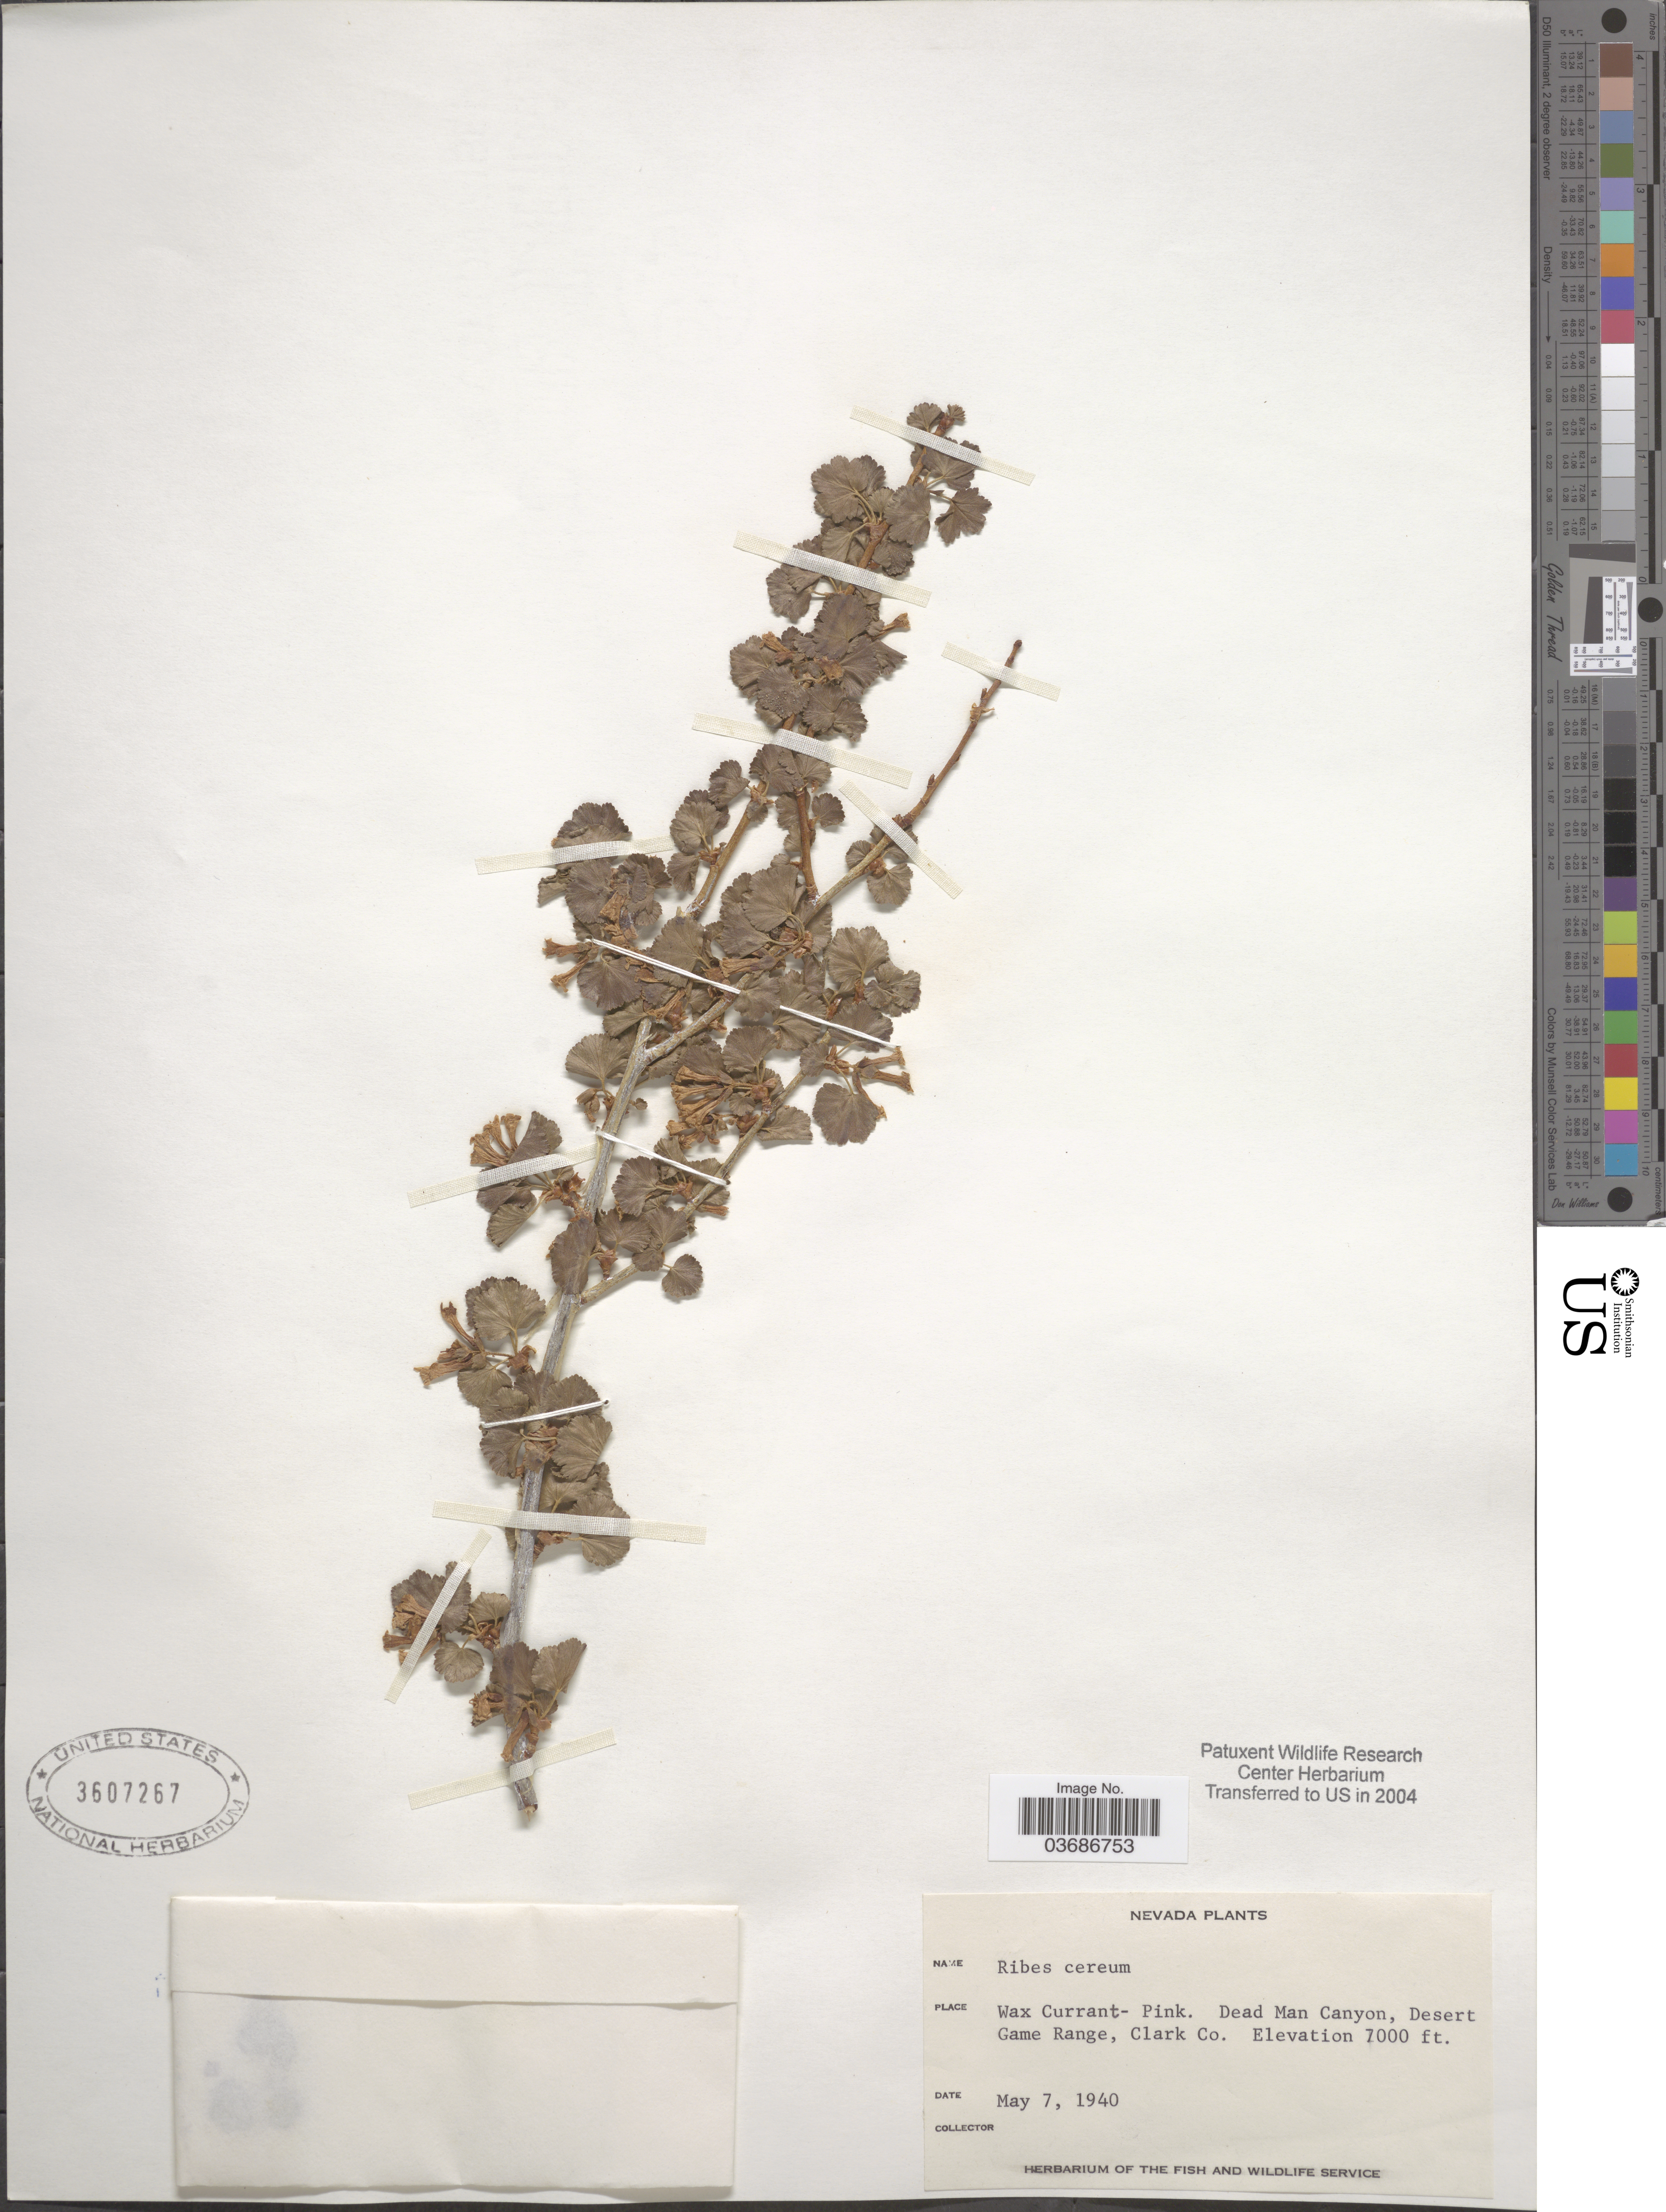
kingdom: Plantae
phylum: Tracheophyta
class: Magnoliopsida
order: Saxifragales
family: Grossulariaceae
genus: Ribes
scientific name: Ribes cereum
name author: Douglas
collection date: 1940-05-07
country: United States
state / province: Nevada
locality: Wax Currant- Pink. Dead Man Canyon, Desert Game Range, Clark Co.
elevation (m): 2134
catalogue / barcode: US 3607267